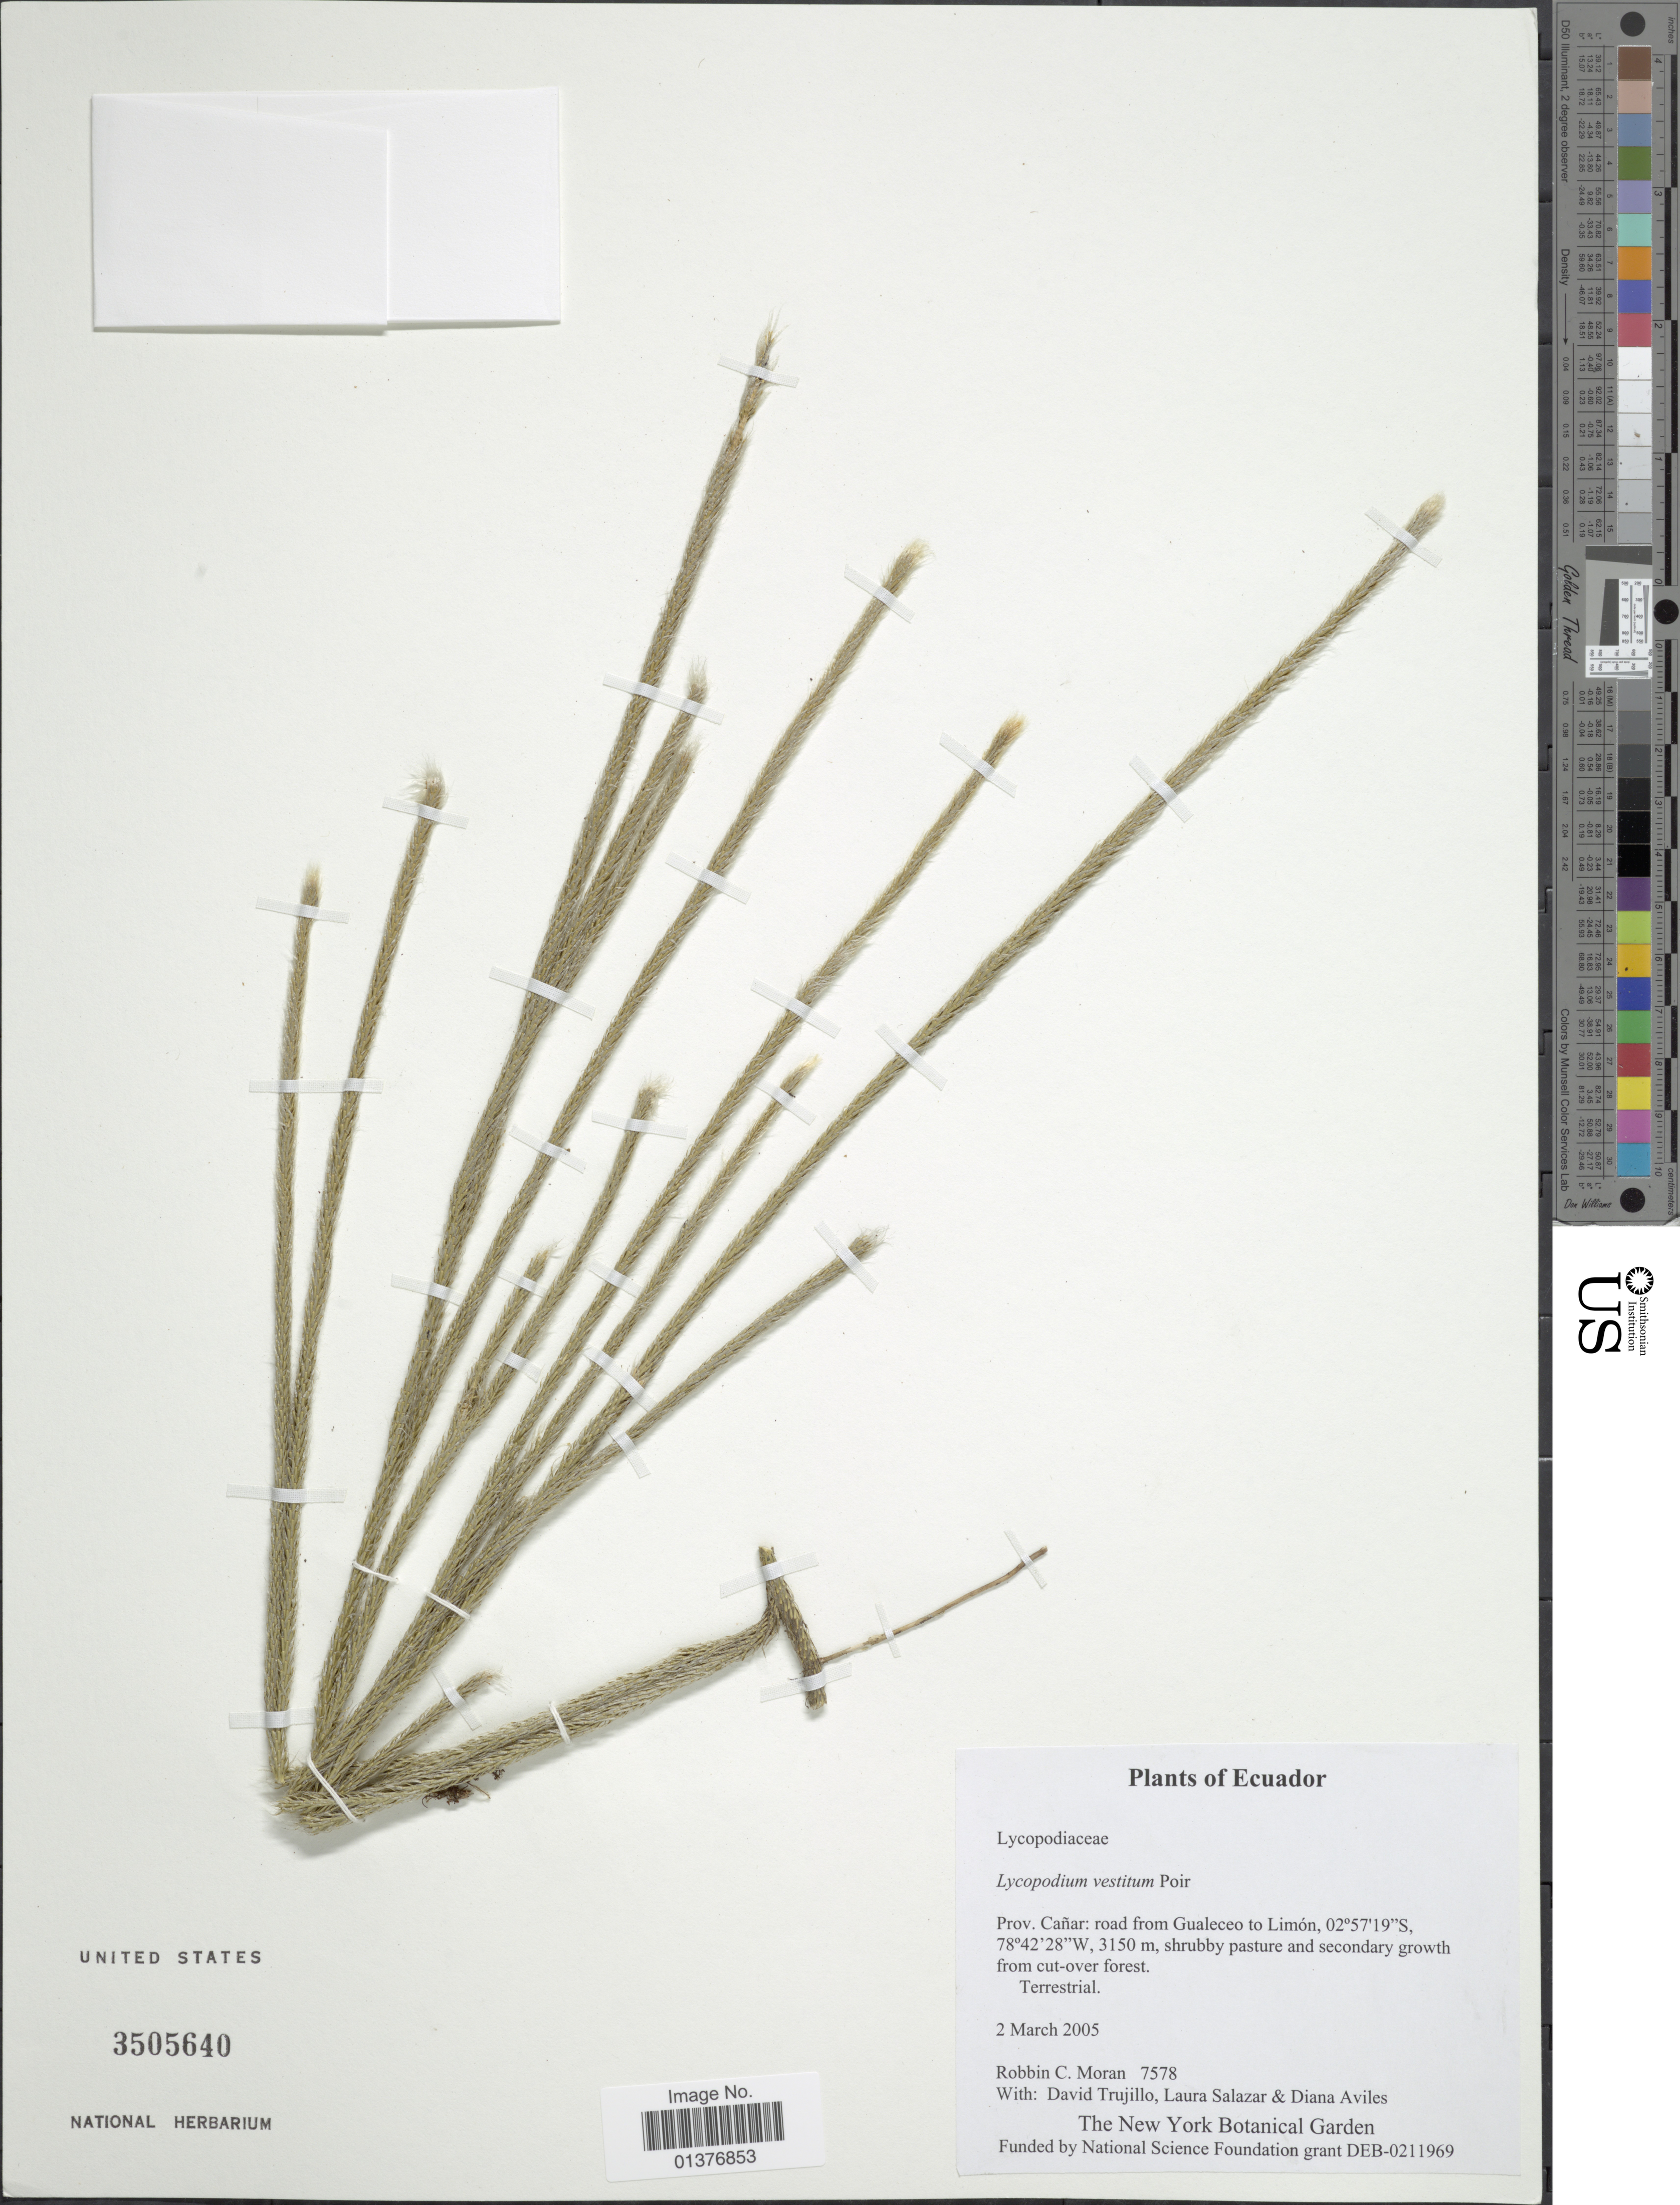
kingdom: Plantae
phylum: Tracheophyta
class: Lycopodiopsida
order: Lycopodiales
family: Lycopodiaceae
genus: Lycopodium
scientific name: Lycopodium vestitum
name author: Desv. ex Poir.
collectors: R. C. Moran, D. Trujillo, L. Salazar & D. Aviles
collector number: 7578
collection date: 2005-03-02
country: Ecuador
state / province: Cañar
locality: Road from Gualeceo to Limón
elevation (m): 3150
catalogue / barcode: US 3505640